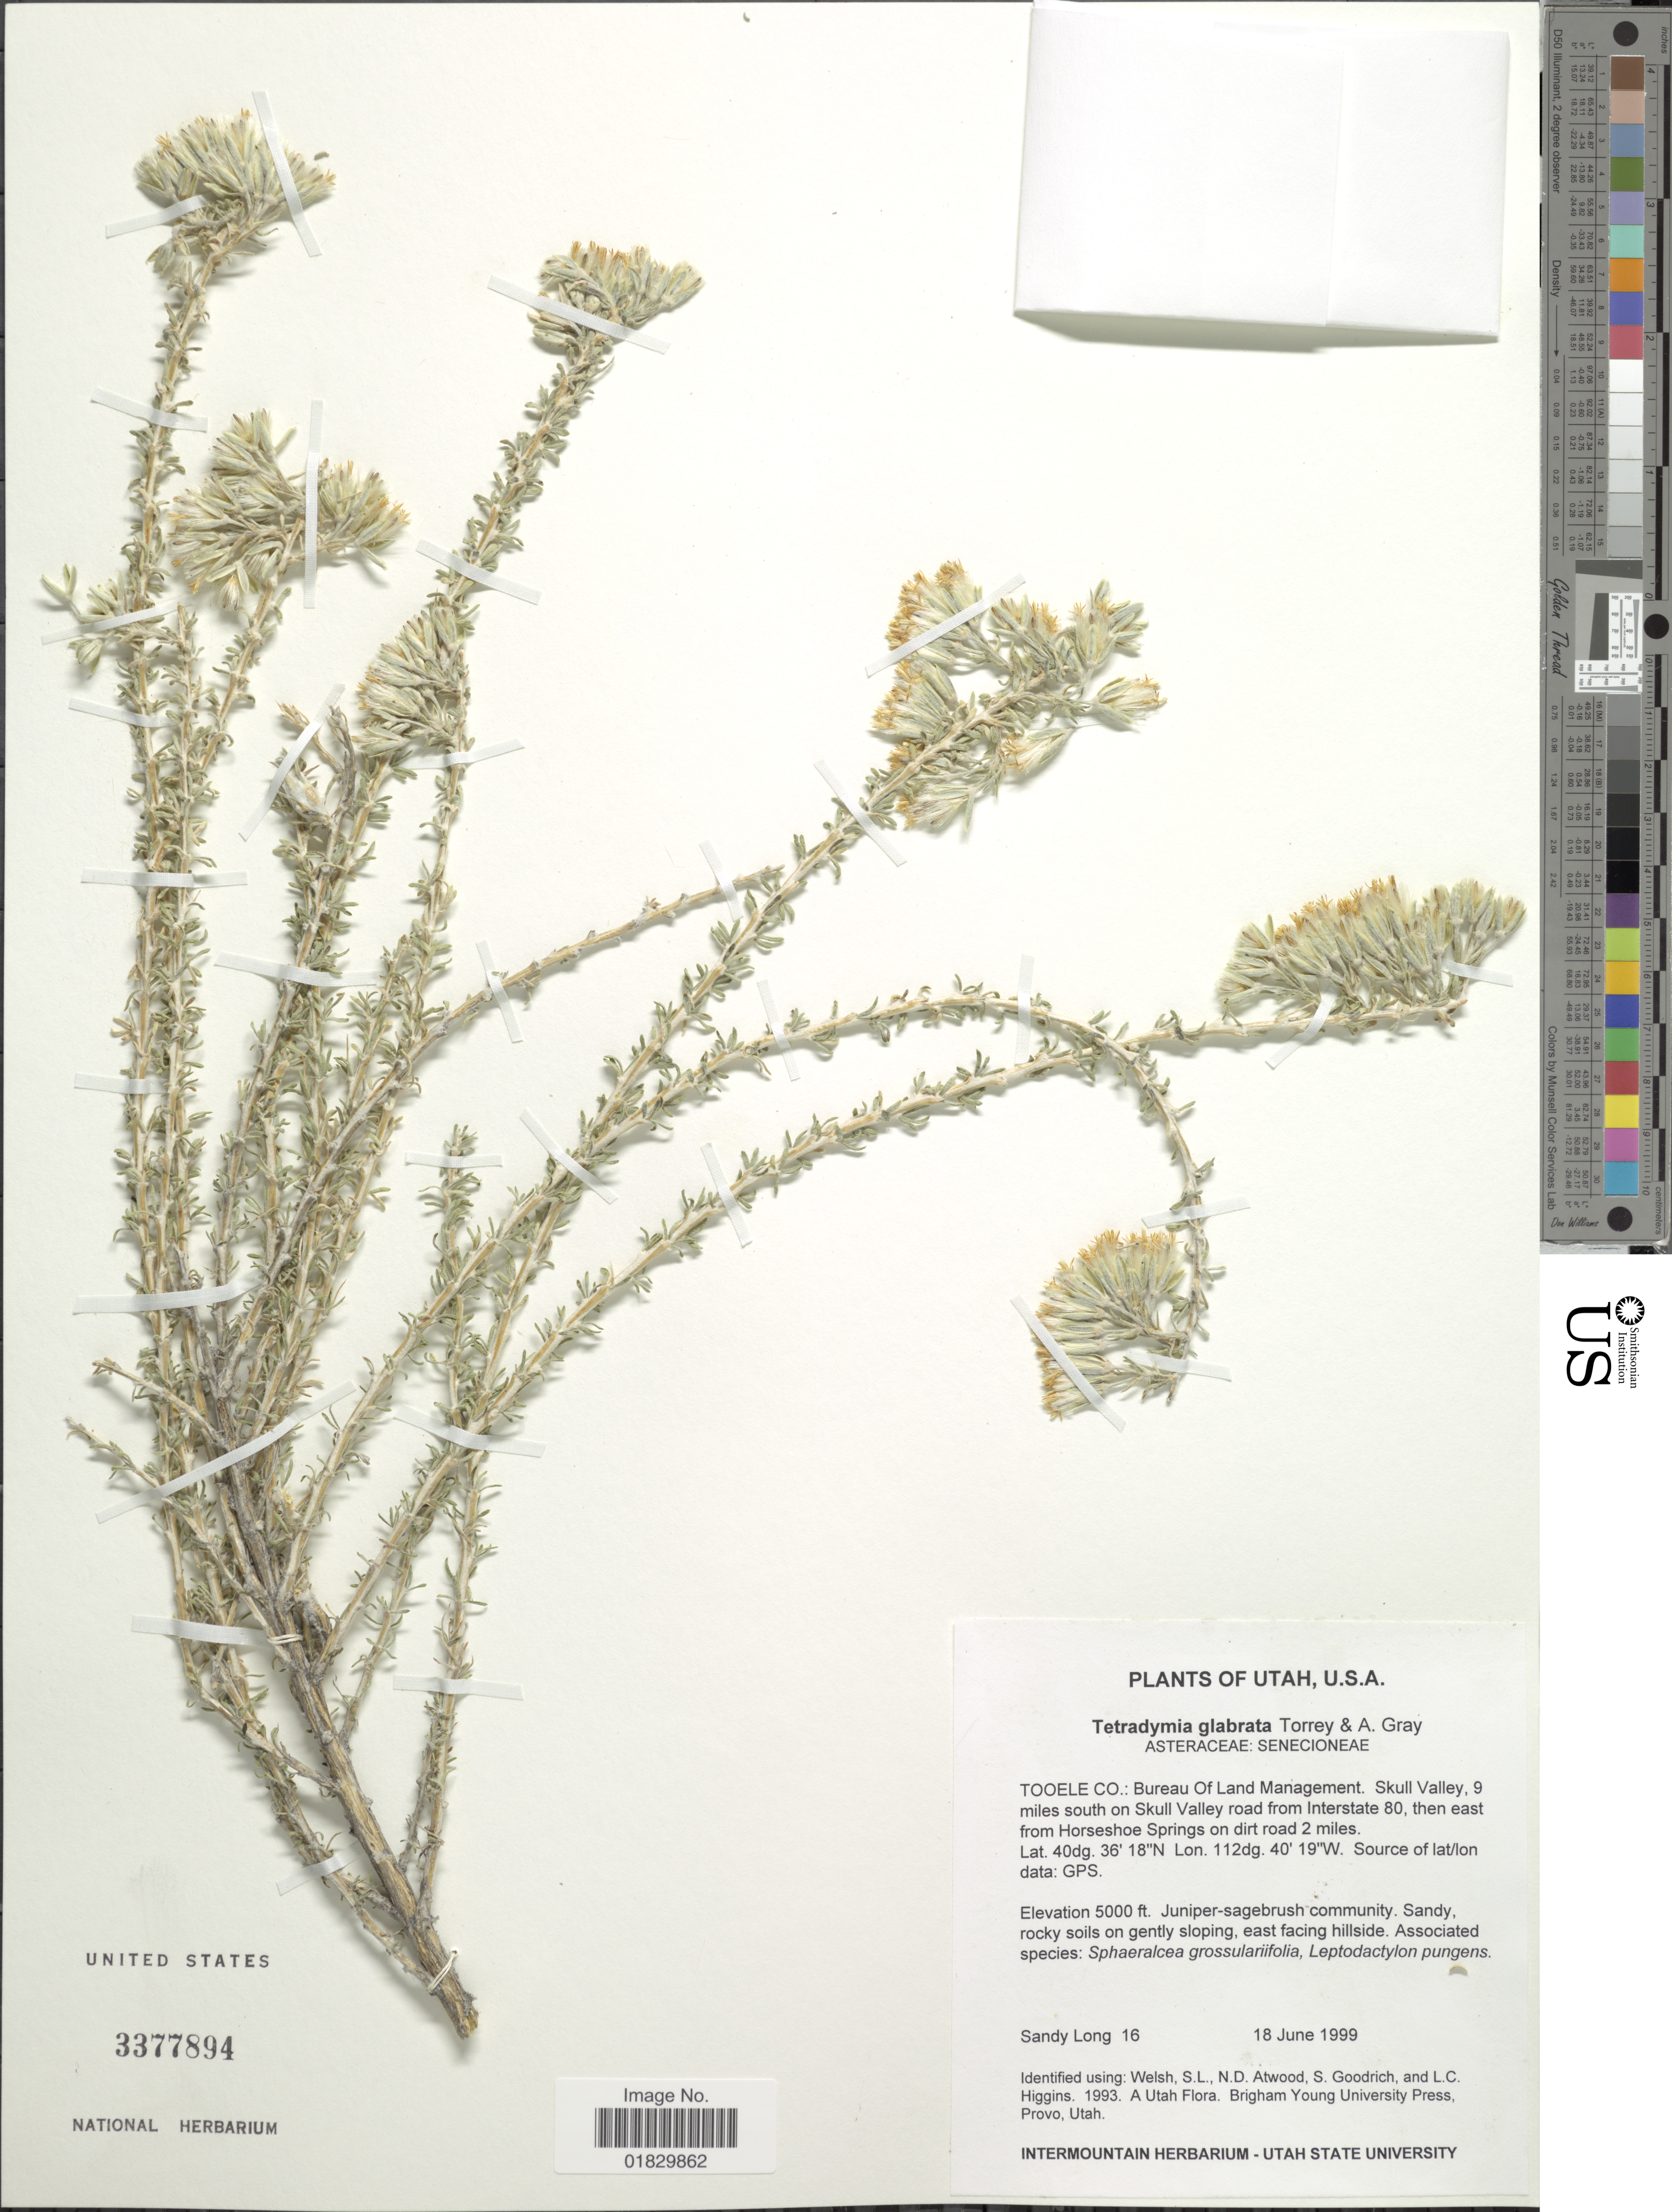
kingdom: Plantae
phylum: Tracheophyta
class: Magnoliopsida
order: Asterales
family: Asteraceae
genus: Tetradymia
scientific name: Tetradymia glabrata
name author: Torr. & A. Gray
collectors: S. Long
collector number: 16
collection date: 1999-06-18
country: United States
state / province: Utah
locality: Tooele Co.: Bureau of Land Management, Skull Valley, 9 miles south of Skull Valley road from Inetrstate 80, then east from Horseshoe Springs on dirt road 2 miles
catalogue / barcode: US 3377894